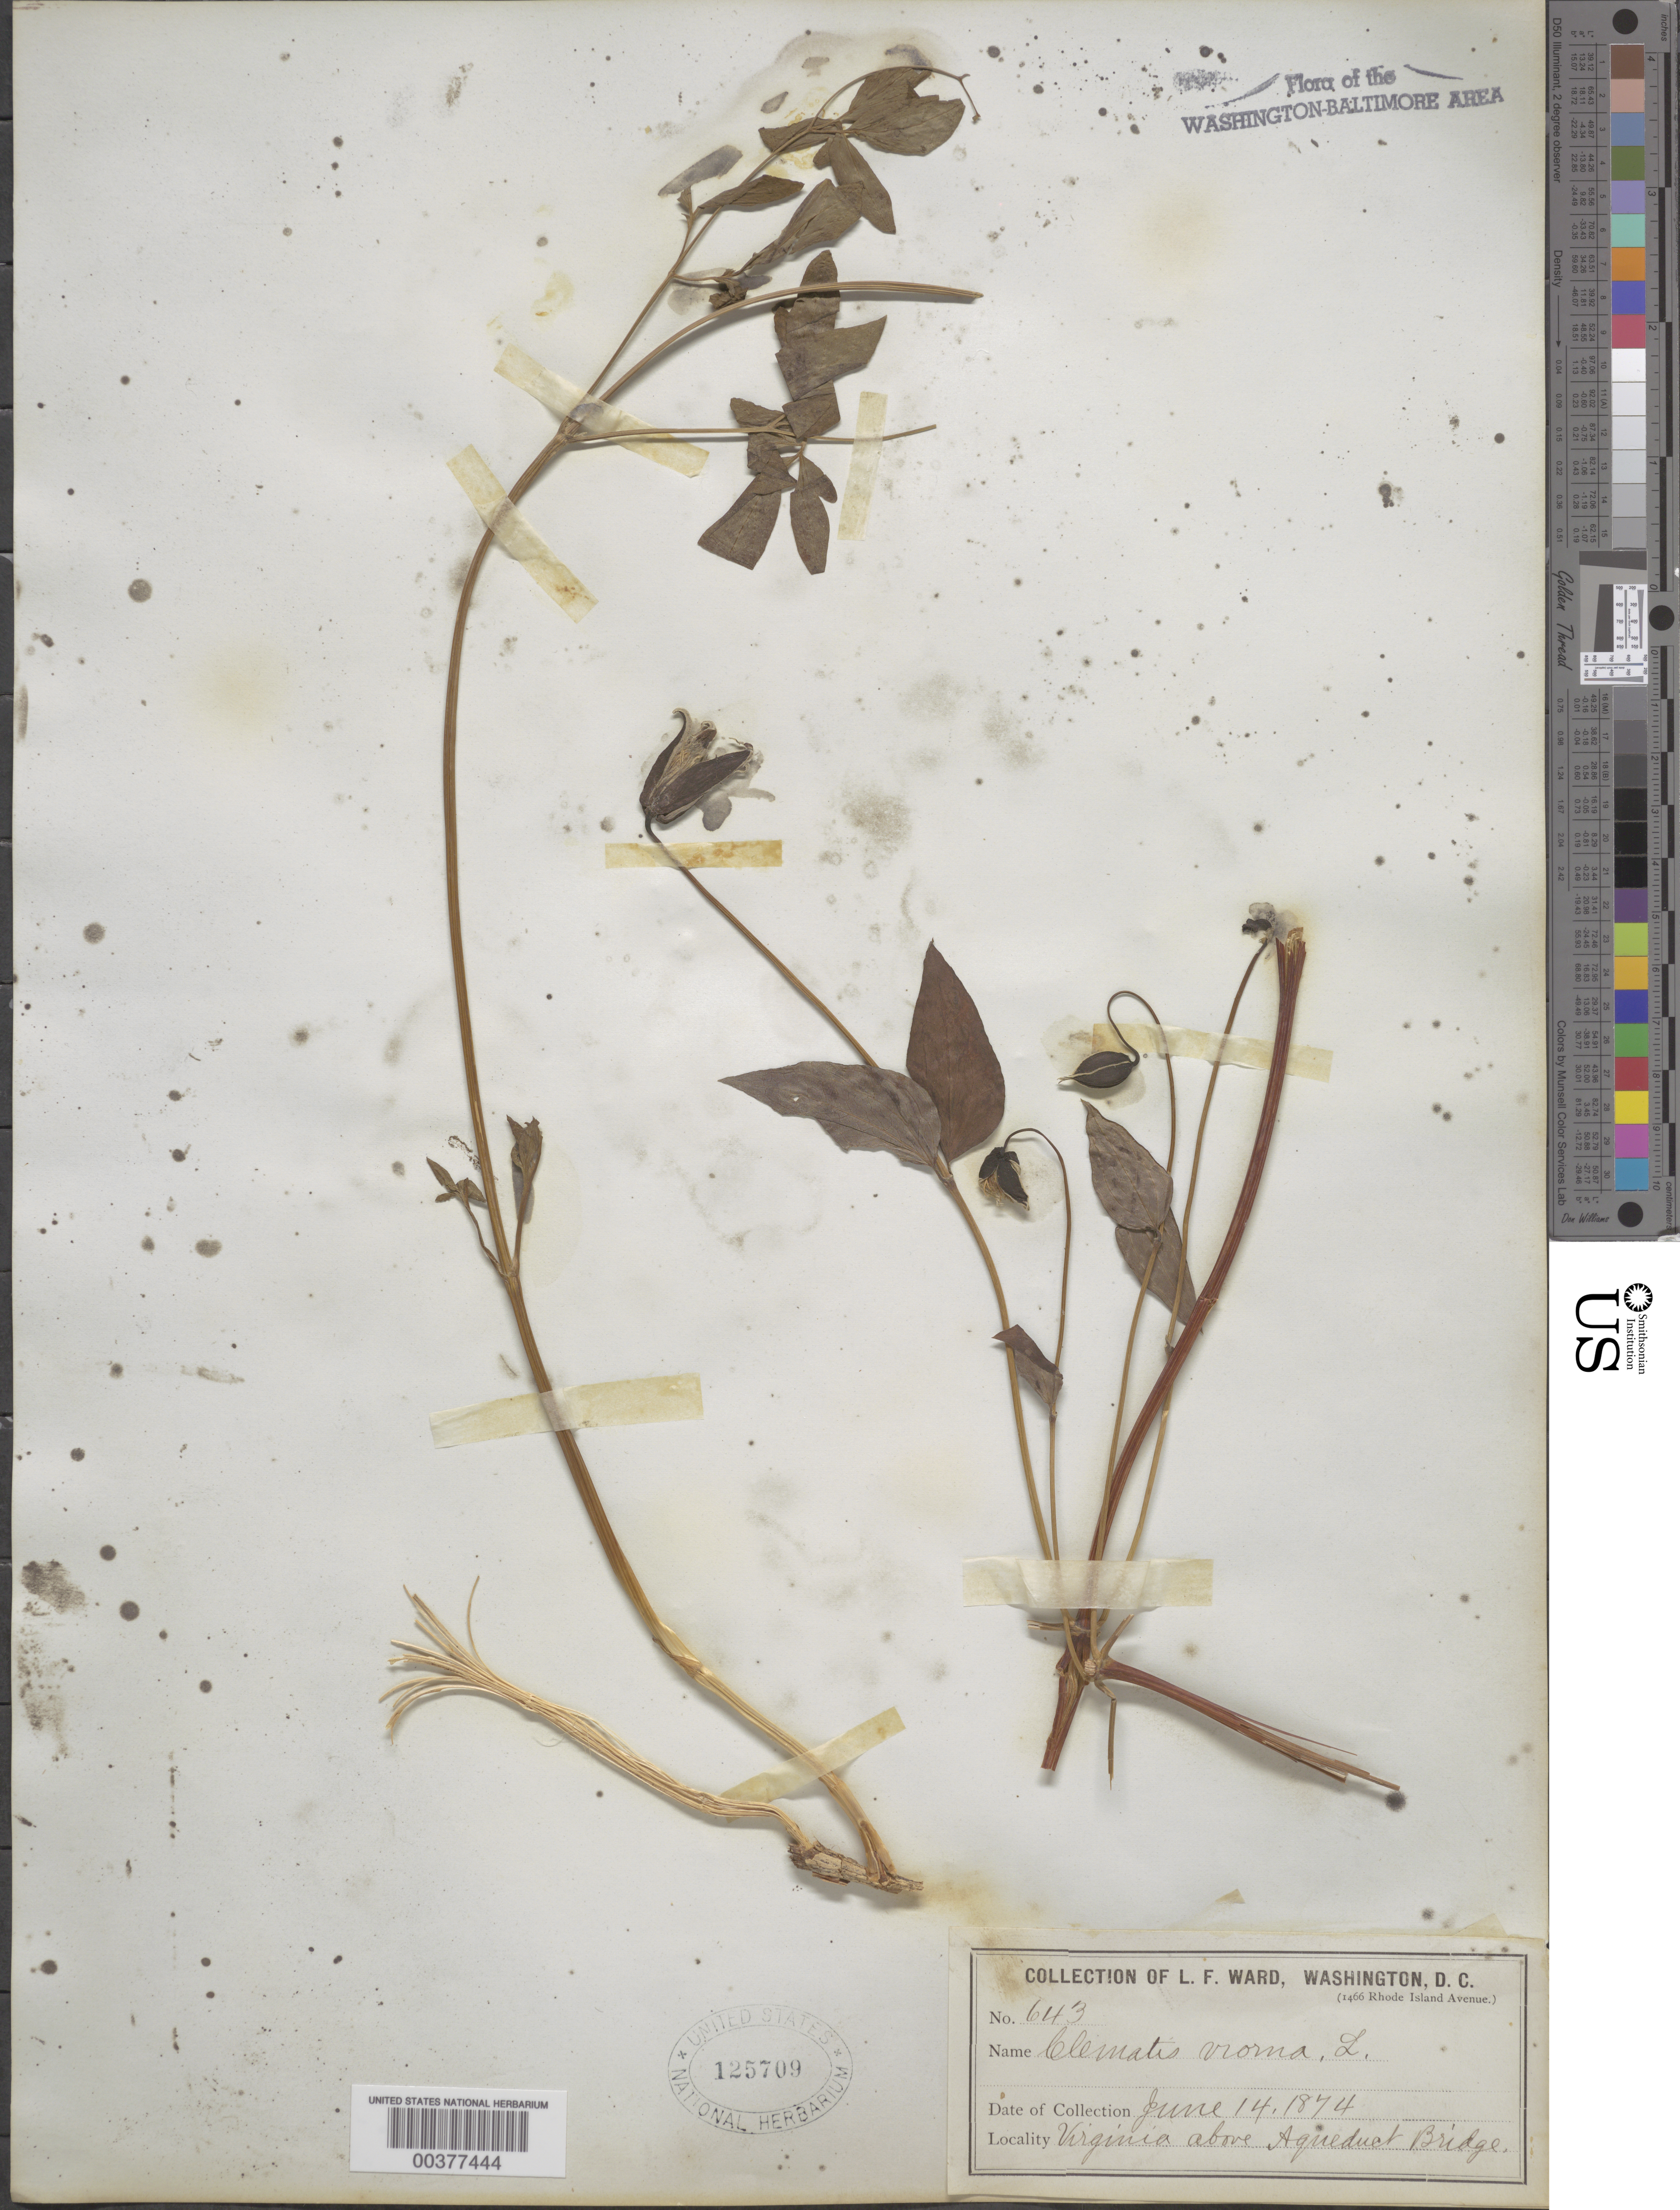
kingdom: Plantae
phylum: Tracheophyta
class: Magnoliopsida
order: Ranunculales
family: Ranunculaceae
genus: Clematis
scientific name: Clematis viorna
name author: L.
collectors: L. F. Ward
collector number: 643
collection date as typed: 14 Jun 1874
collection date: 1874-06-14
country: United States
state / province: Virginia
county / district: Fairfax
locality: Above Aqueduct Bridge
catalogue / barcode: US 125709